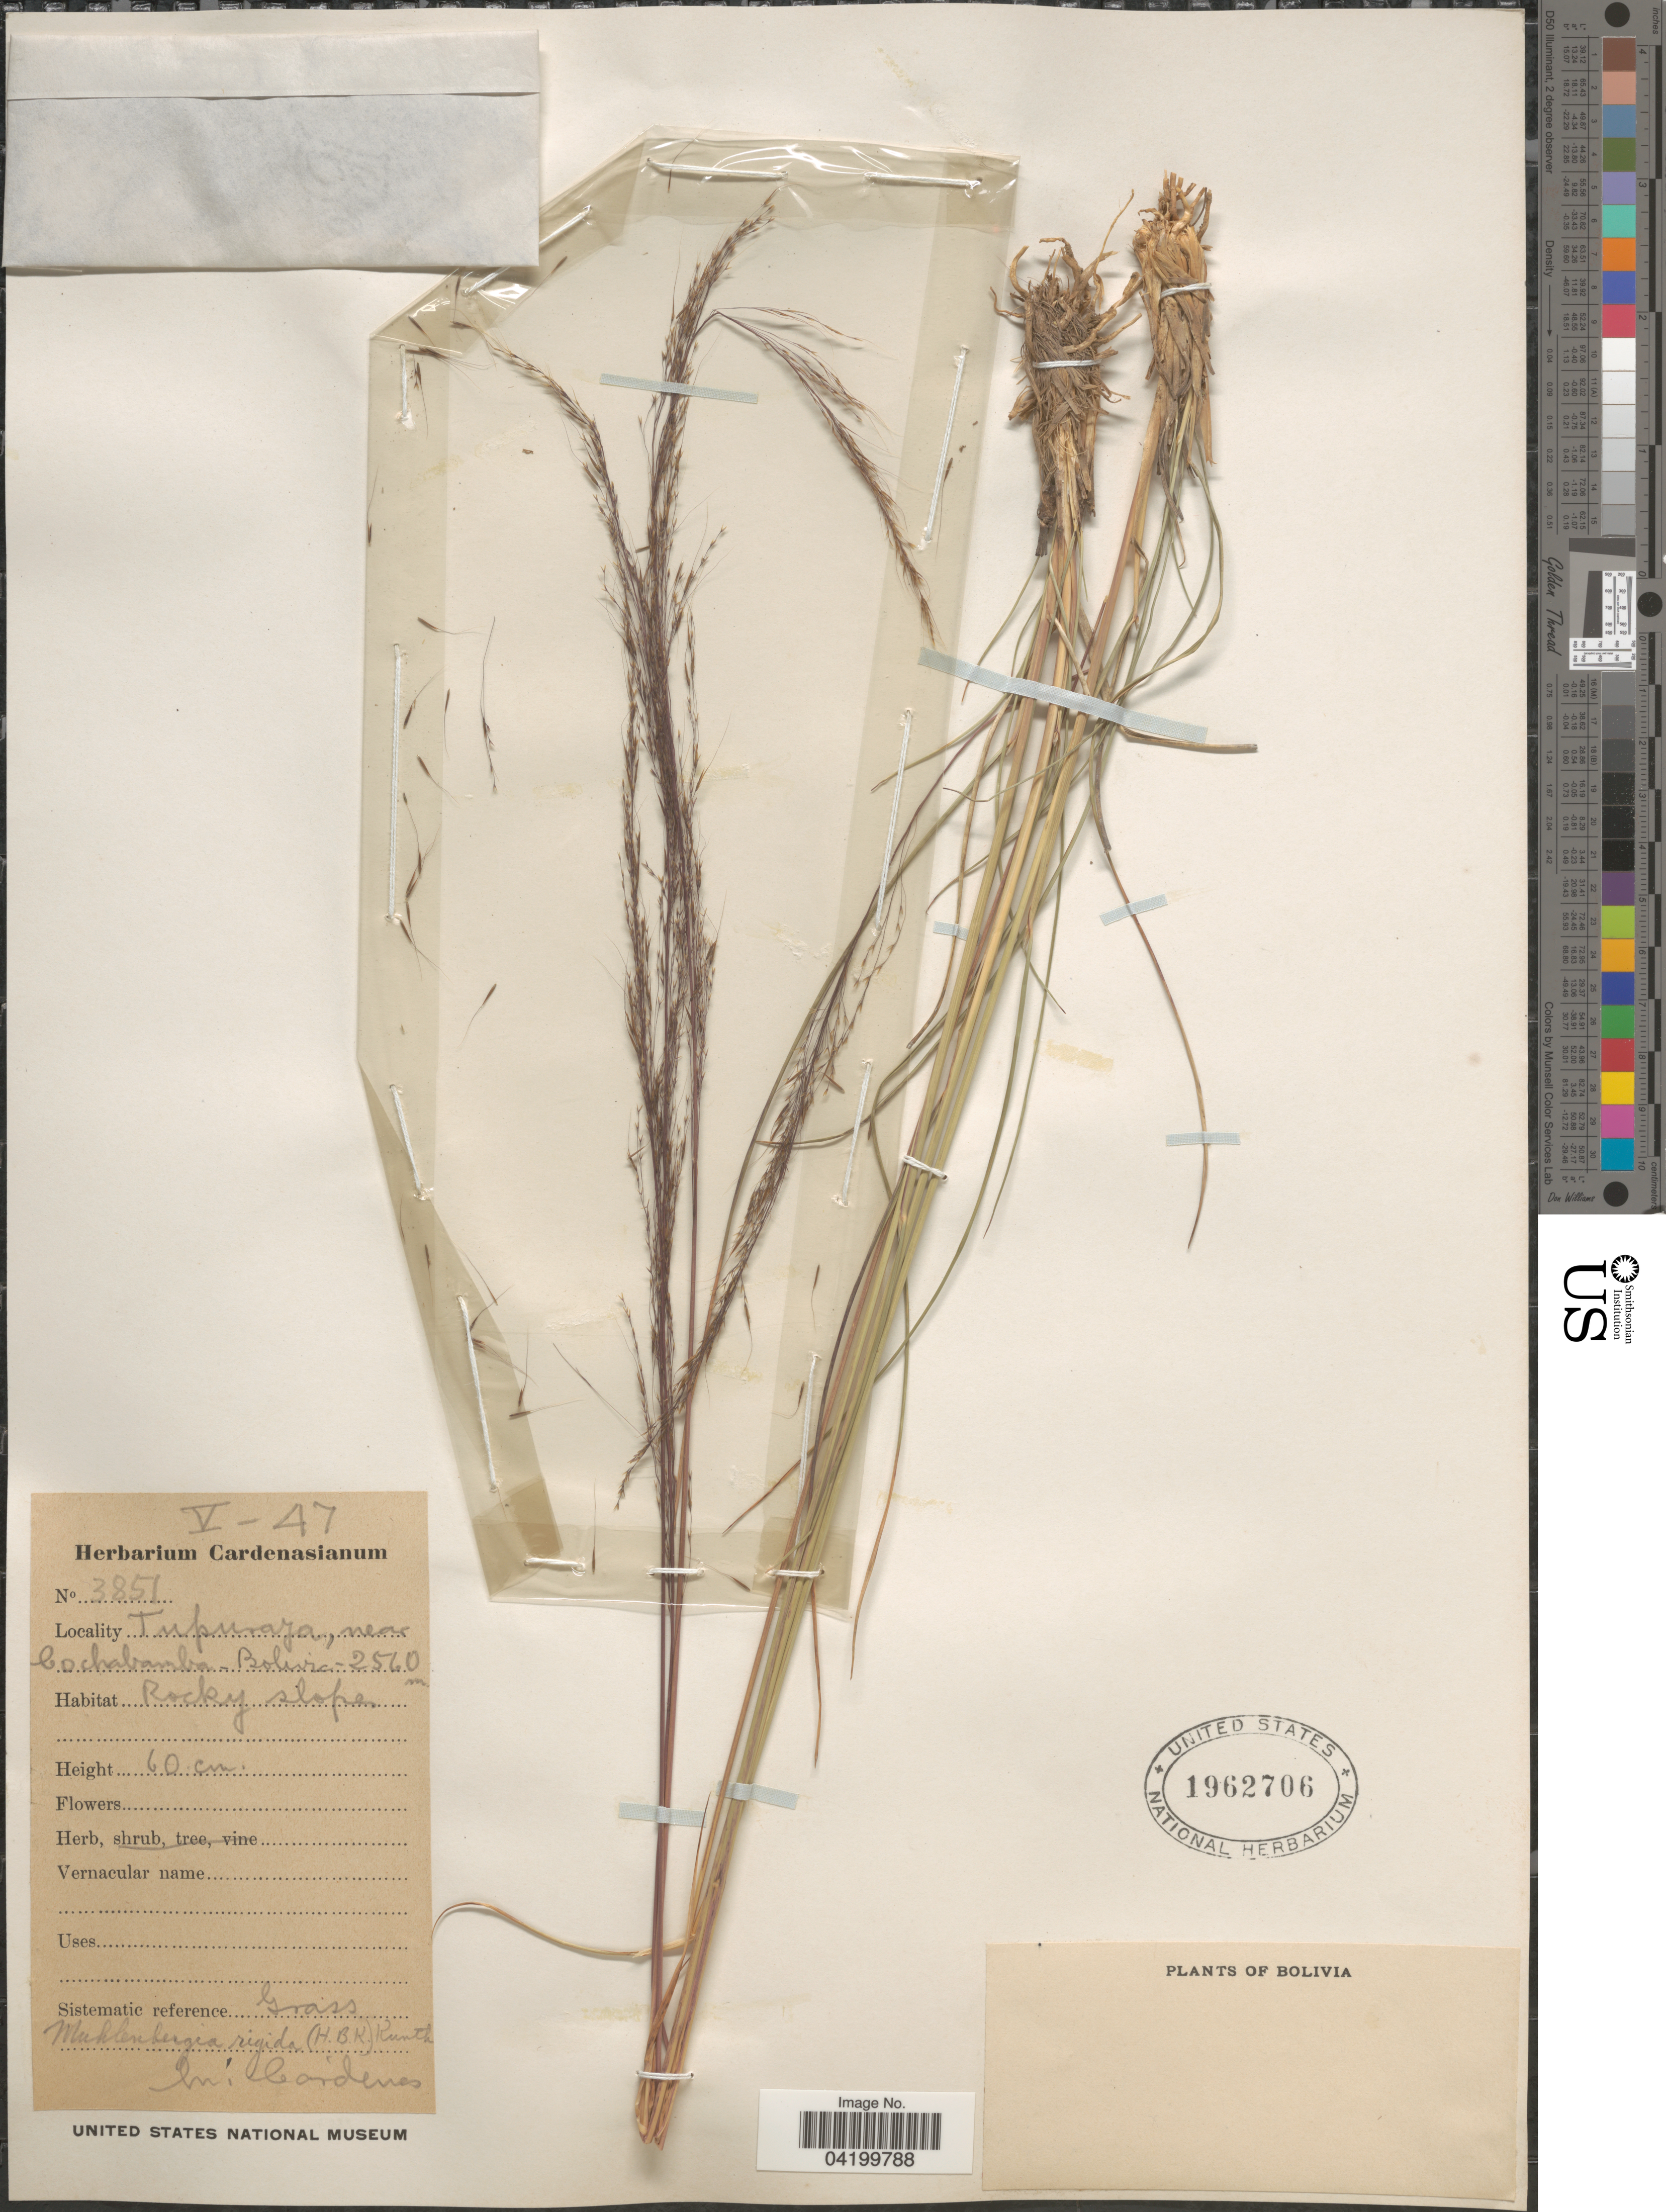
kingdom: Plantae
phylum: Tracheophyta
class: Liliopsida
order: Poales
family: Poaceae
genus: Muhlenbergia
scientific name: Muhlenbergia rigida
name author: (Kunth) Kunth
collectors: ex herb. Cardenasianum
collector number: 3851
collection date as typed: Transcribed d/m/y: /5/47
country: Bolivia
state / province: Cochabamba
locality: Tupuraya, near Cochabamba.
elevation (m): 2560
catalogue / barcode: US 1962706